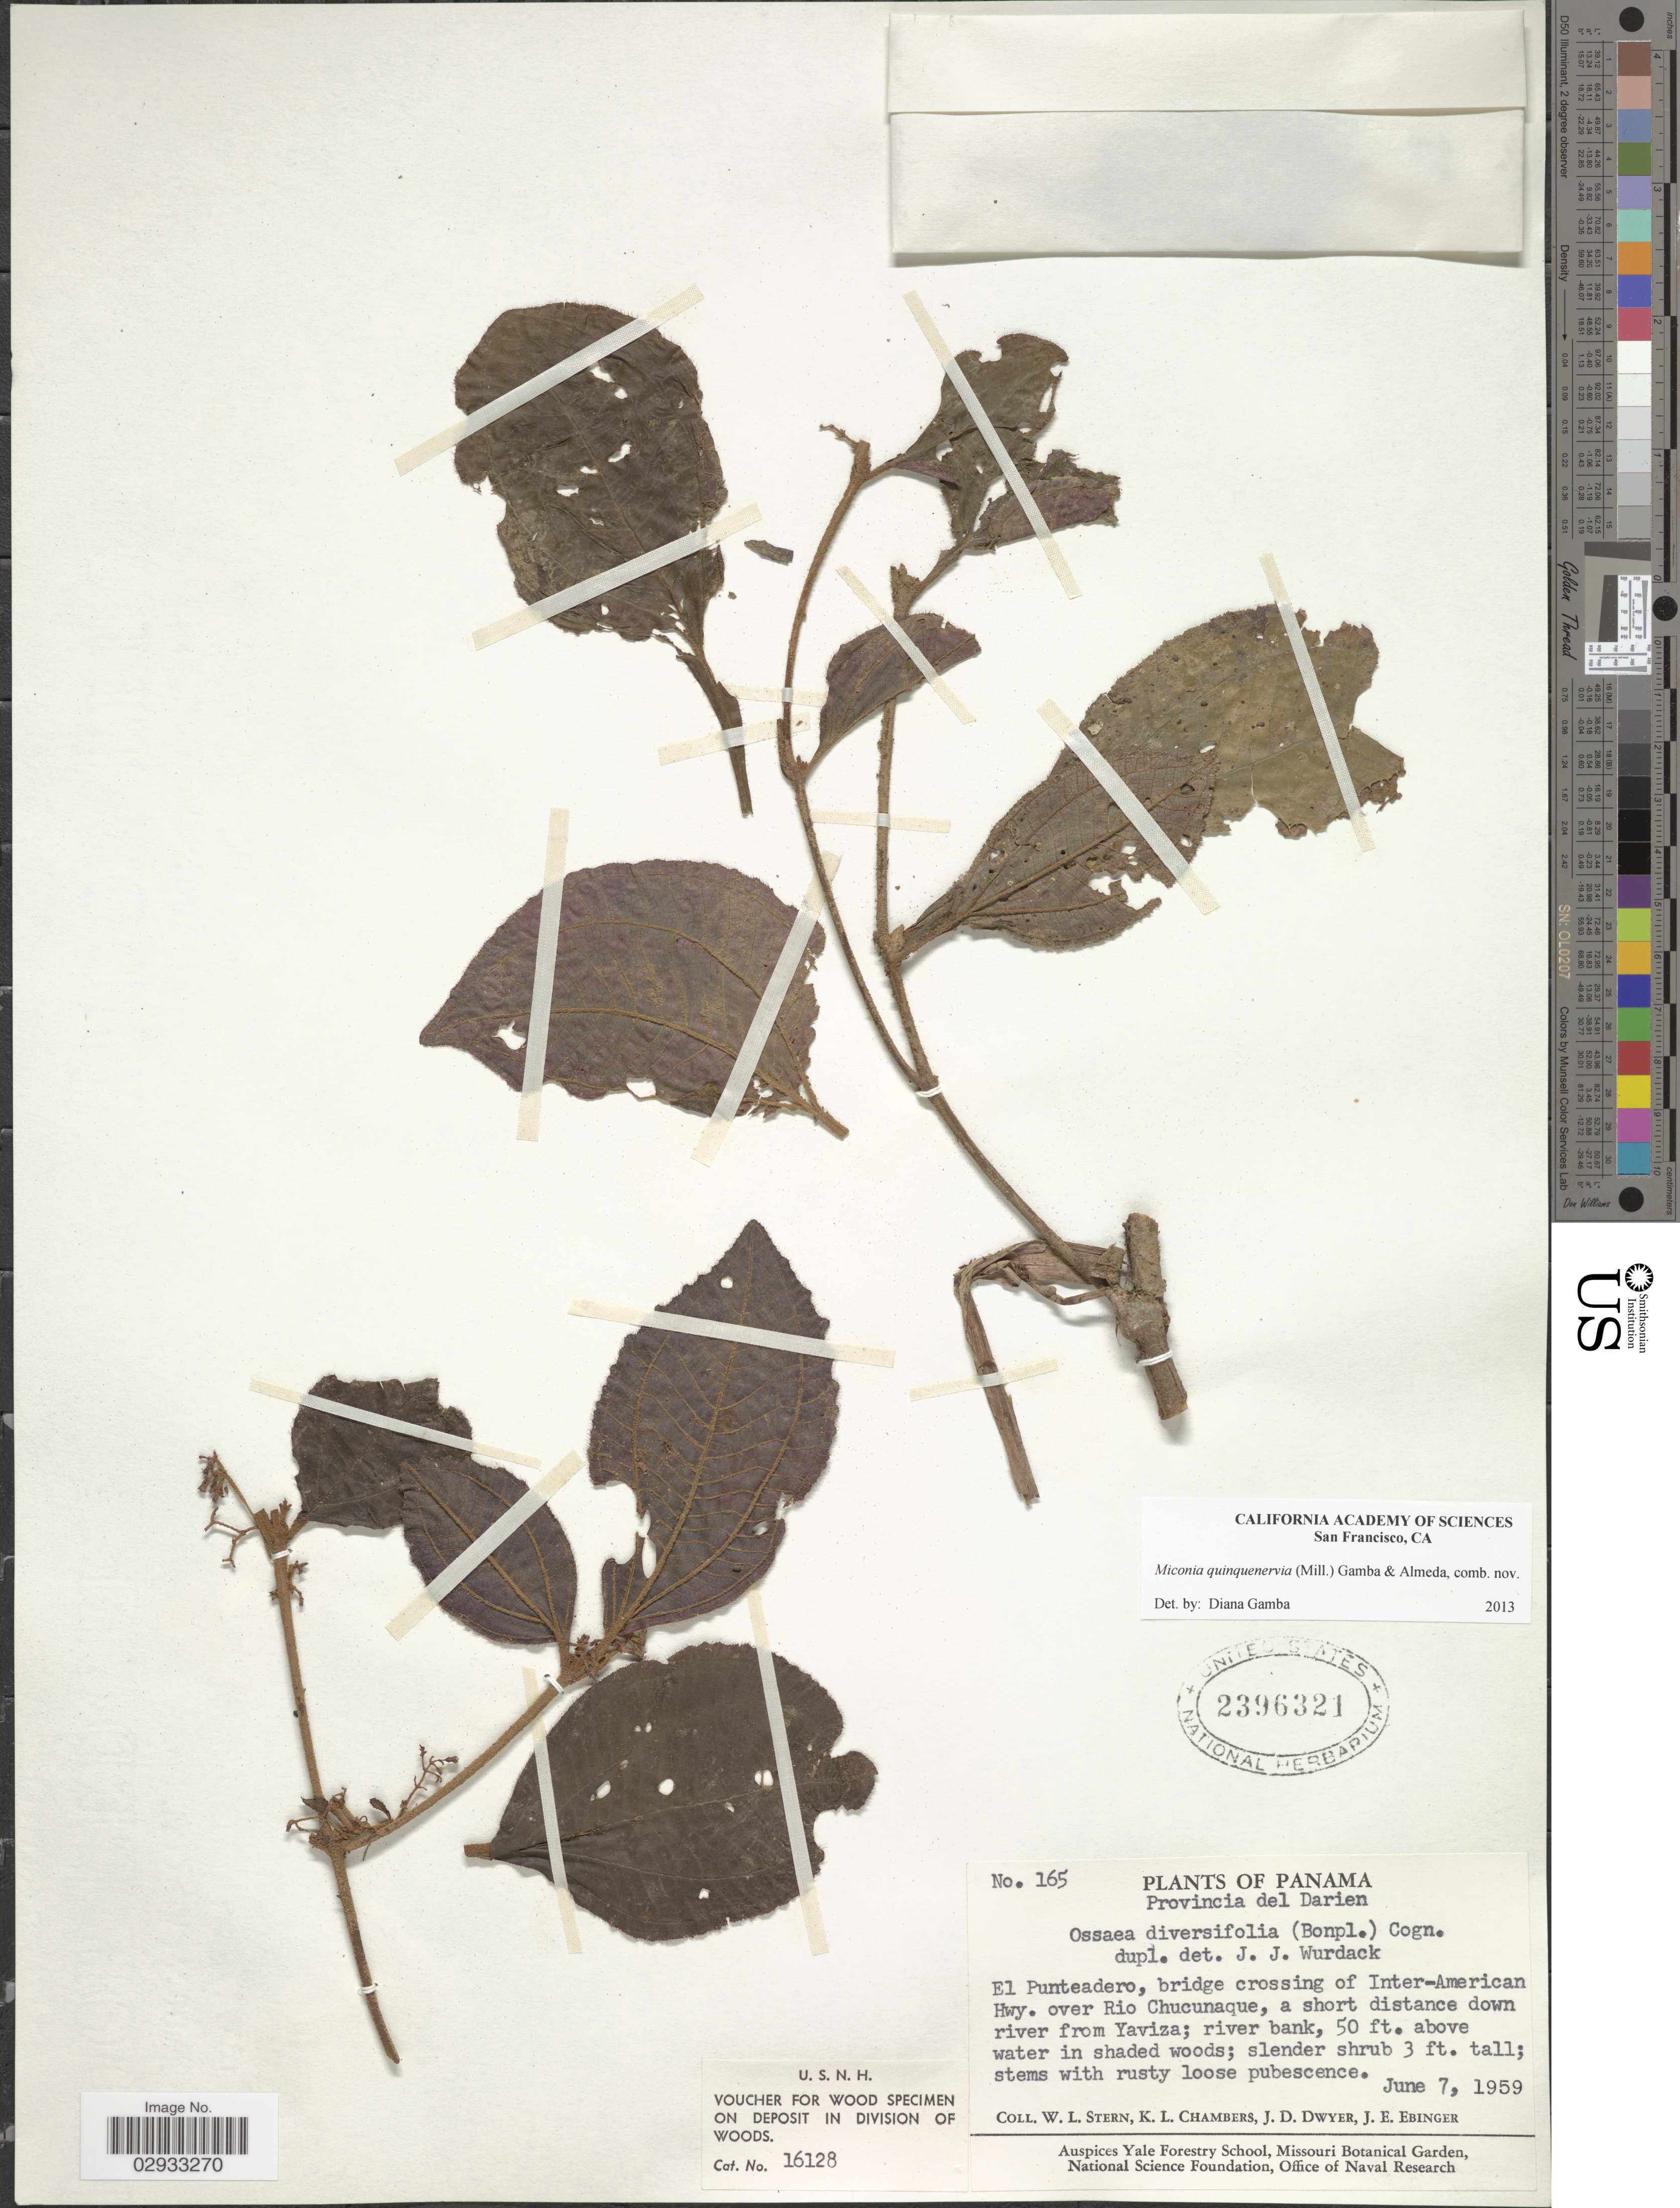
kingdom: Plantae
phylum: Tracheophyta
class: Magnoliopsida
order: Myrtales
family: Melastomataceae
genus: Miconia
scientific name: Miconia quinquenervia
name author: (Mill.) Gamba & Almeda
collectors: W. L. Stern, K. Chambers, J. D. Dwyer & J. Ebinger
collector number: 165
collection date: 1959-06-07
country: Panama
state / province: Darién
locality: El Punteadero, bridge crossing of Inter-American Hwy. over Rio Chucunaque, a short distance down river from Yaviza.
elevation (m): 15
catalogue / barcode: US 2396321